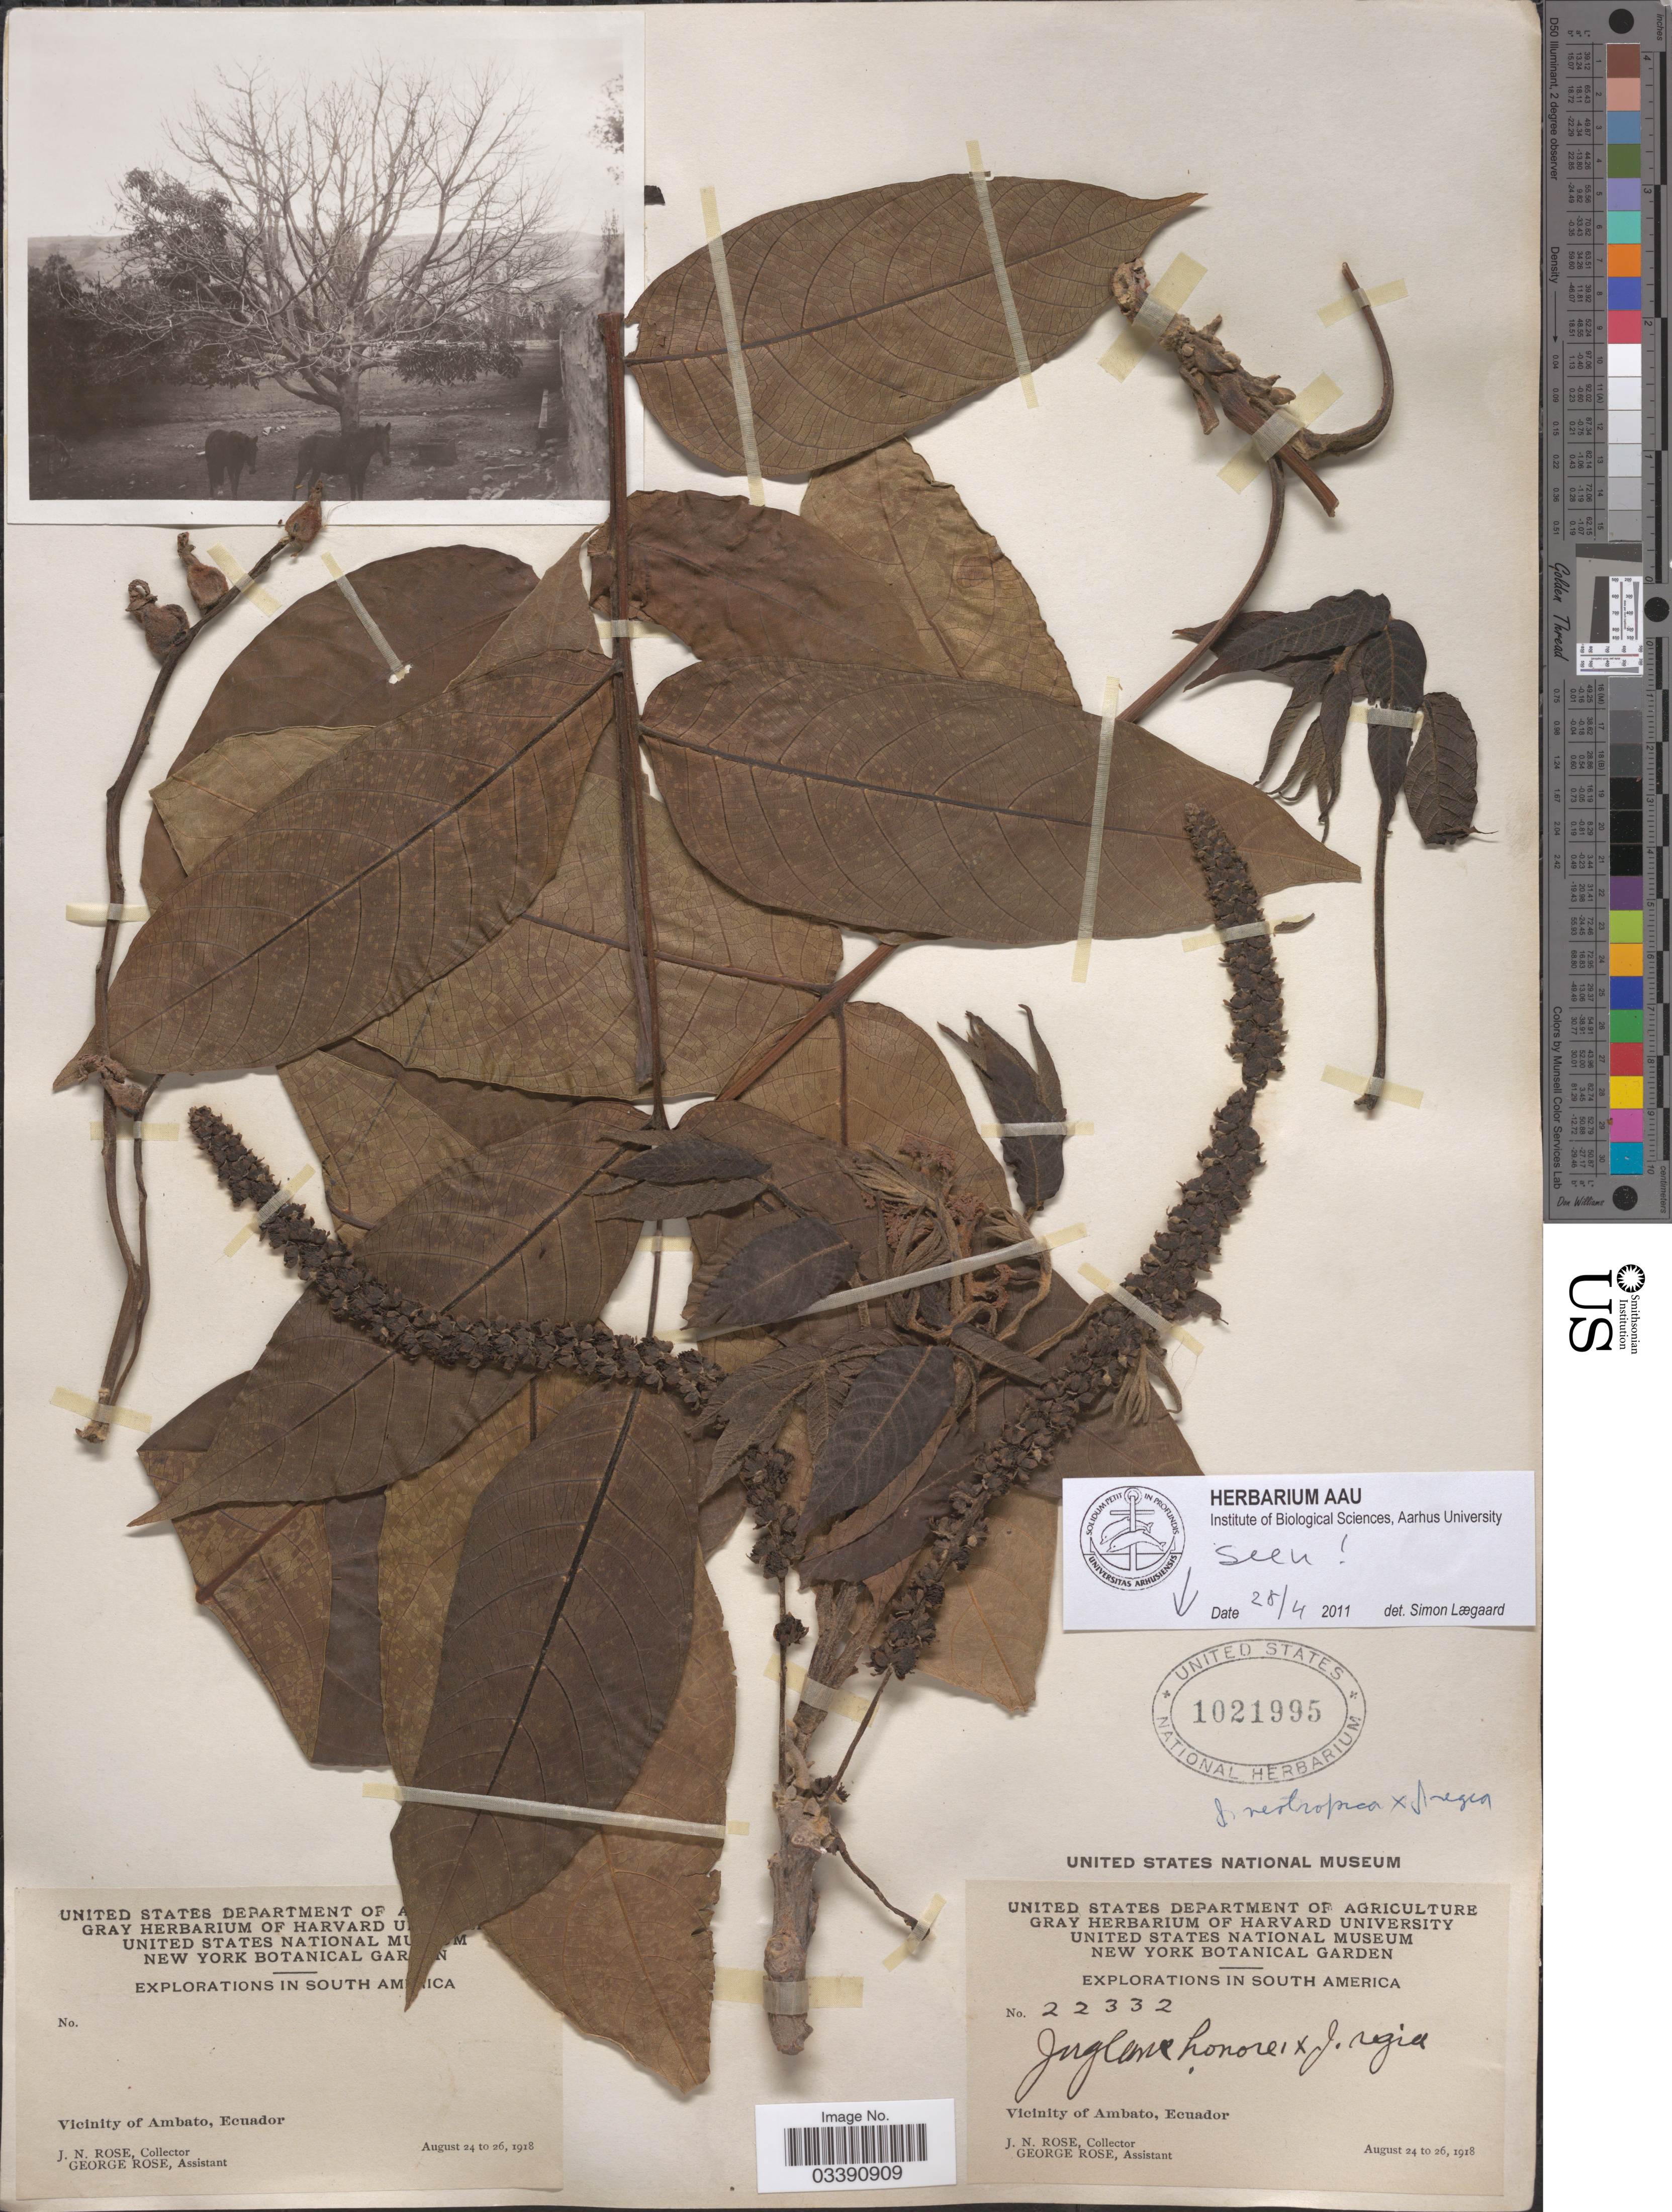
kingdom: Plantae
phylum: Tracheophyta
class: Magnoliopsida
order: Fagales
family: Juglandaceae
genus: Juglans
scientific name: Juglans neotropica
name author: Diels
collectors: J. N. Rose & G. Rose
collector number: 22332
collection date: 1918-08-24/1918-08-26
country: Ecuador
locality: Vicinity of Ambato.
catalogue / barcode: US 1021995